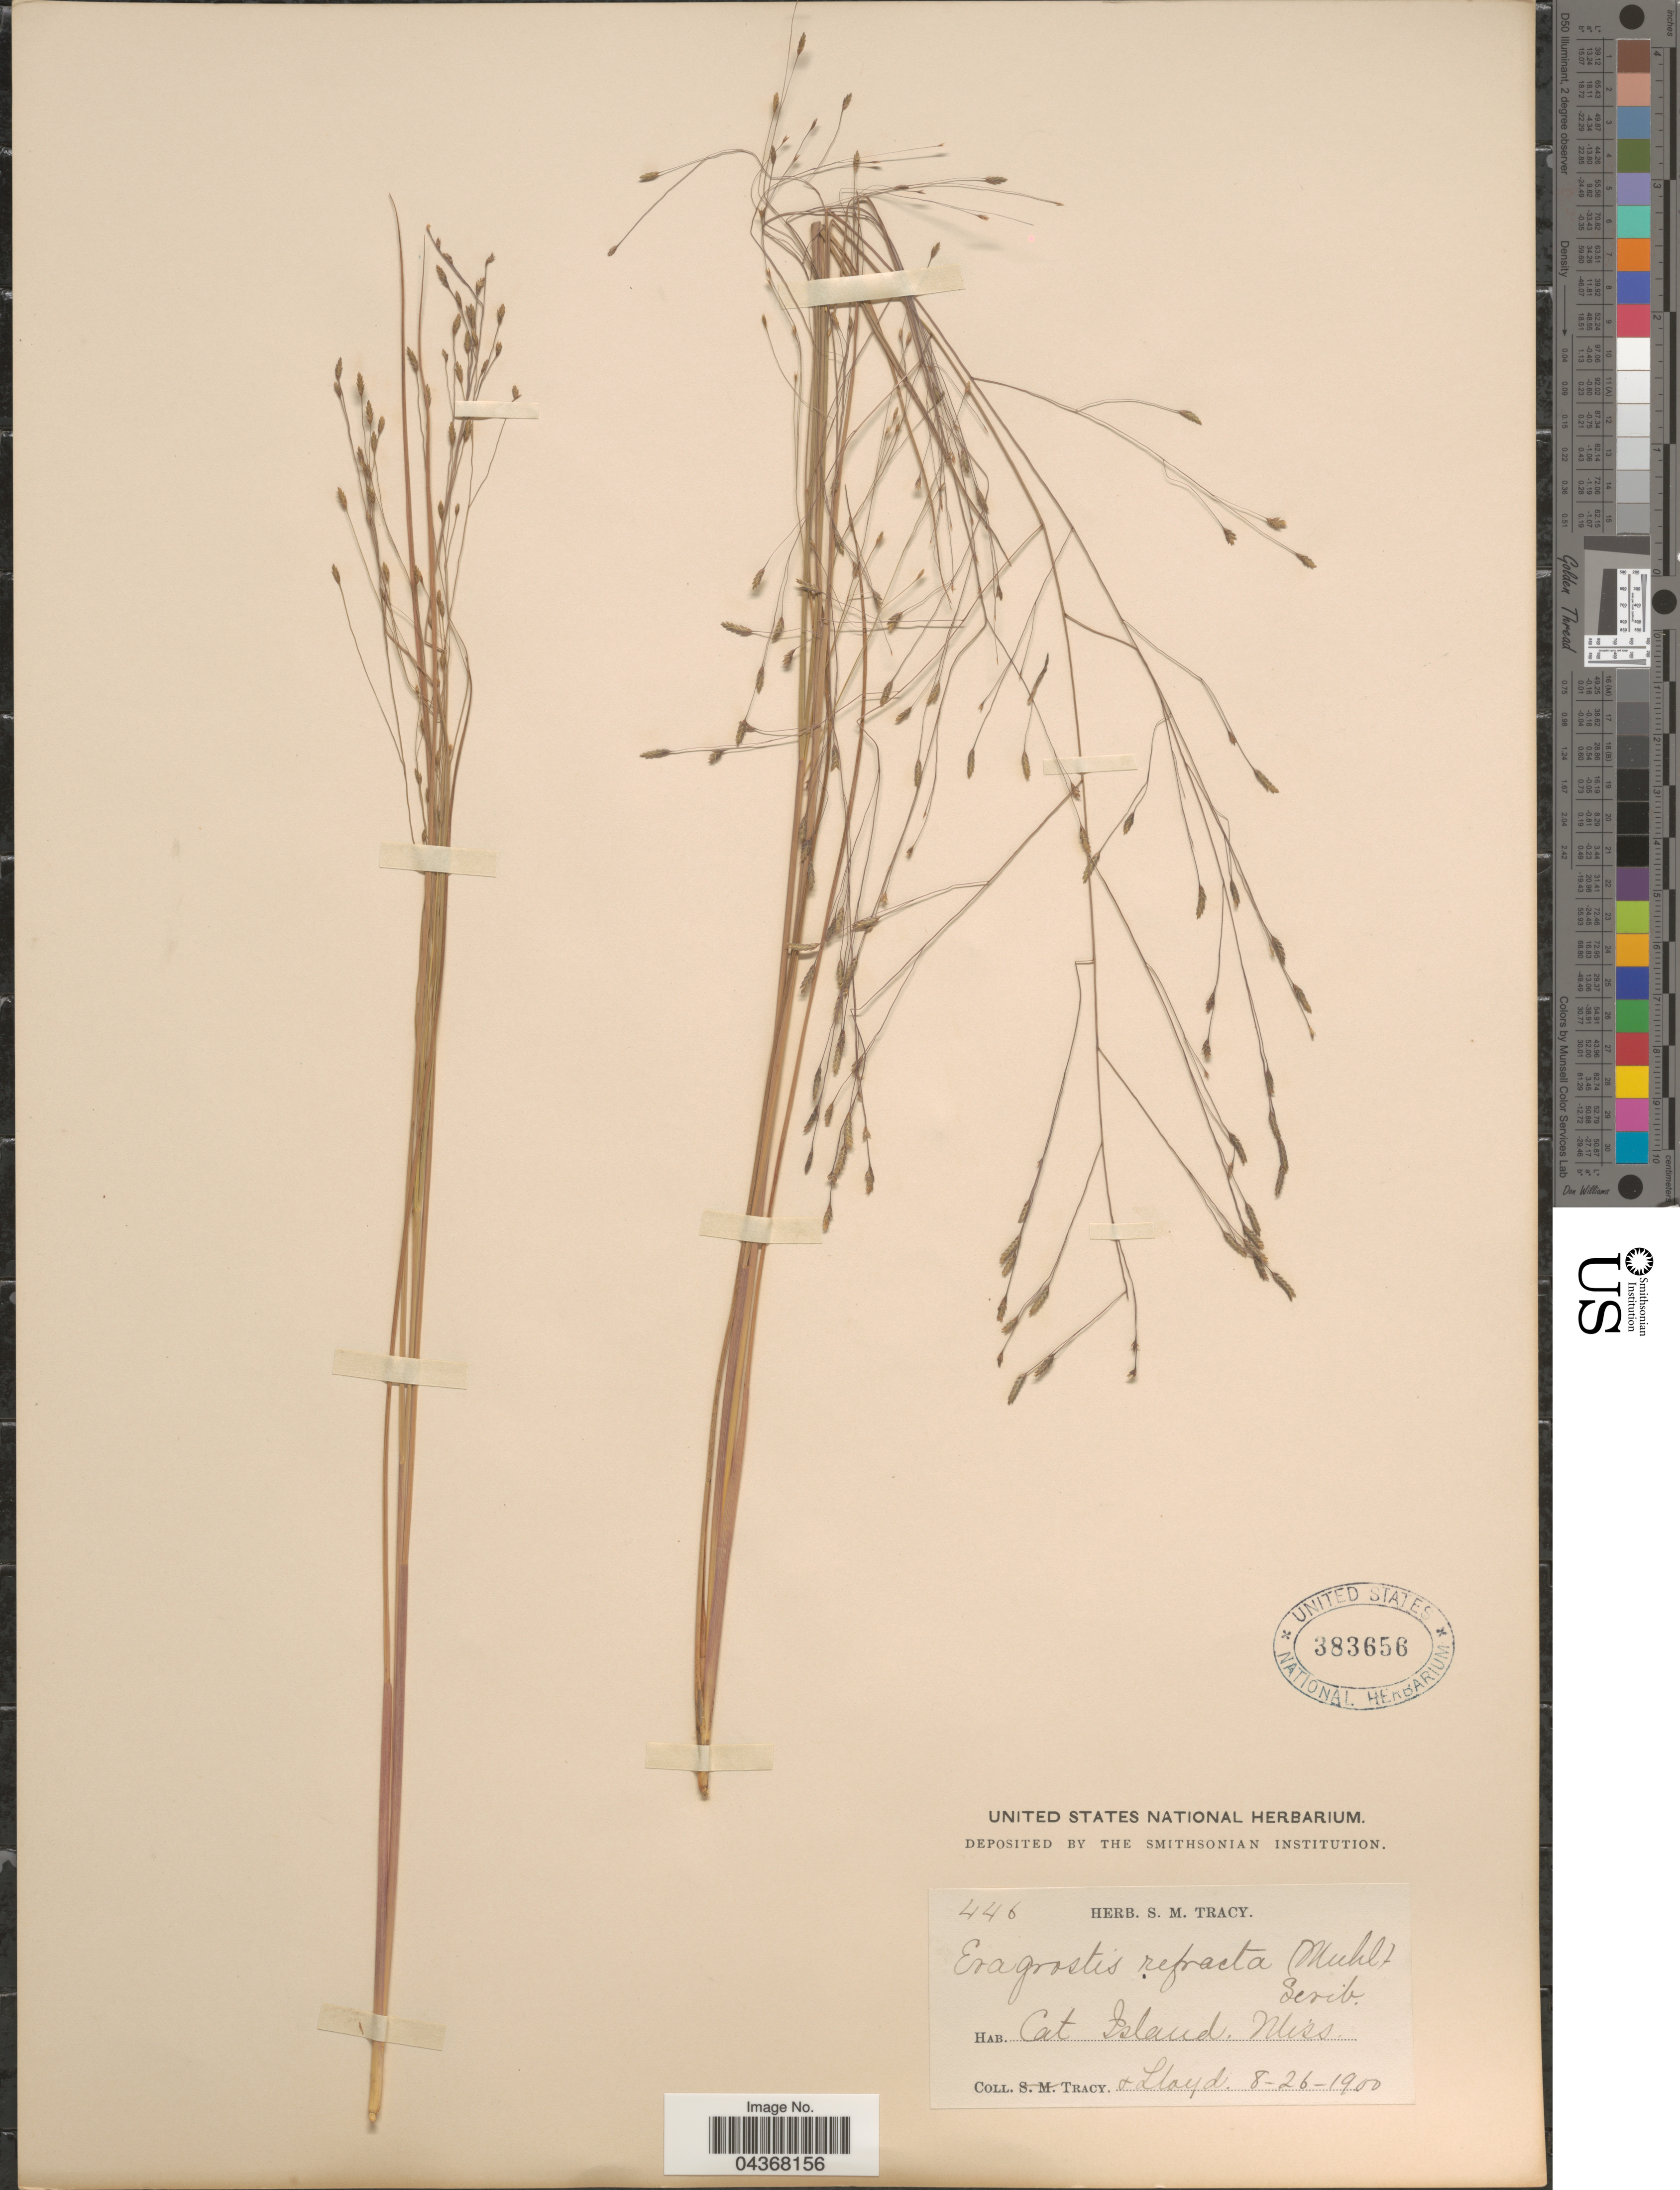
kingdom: Plantae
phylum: Tracheophyta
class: Liliopsida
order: Poales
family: Poaceae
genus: Eragrostis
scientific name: Eragrostis elliottii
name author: S. Watson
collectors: S. M. Tracy & -- Lloyd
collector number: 446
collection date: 1900-08-26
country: United States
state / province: Mississippi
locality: Cat Island.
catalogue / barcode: US 383656